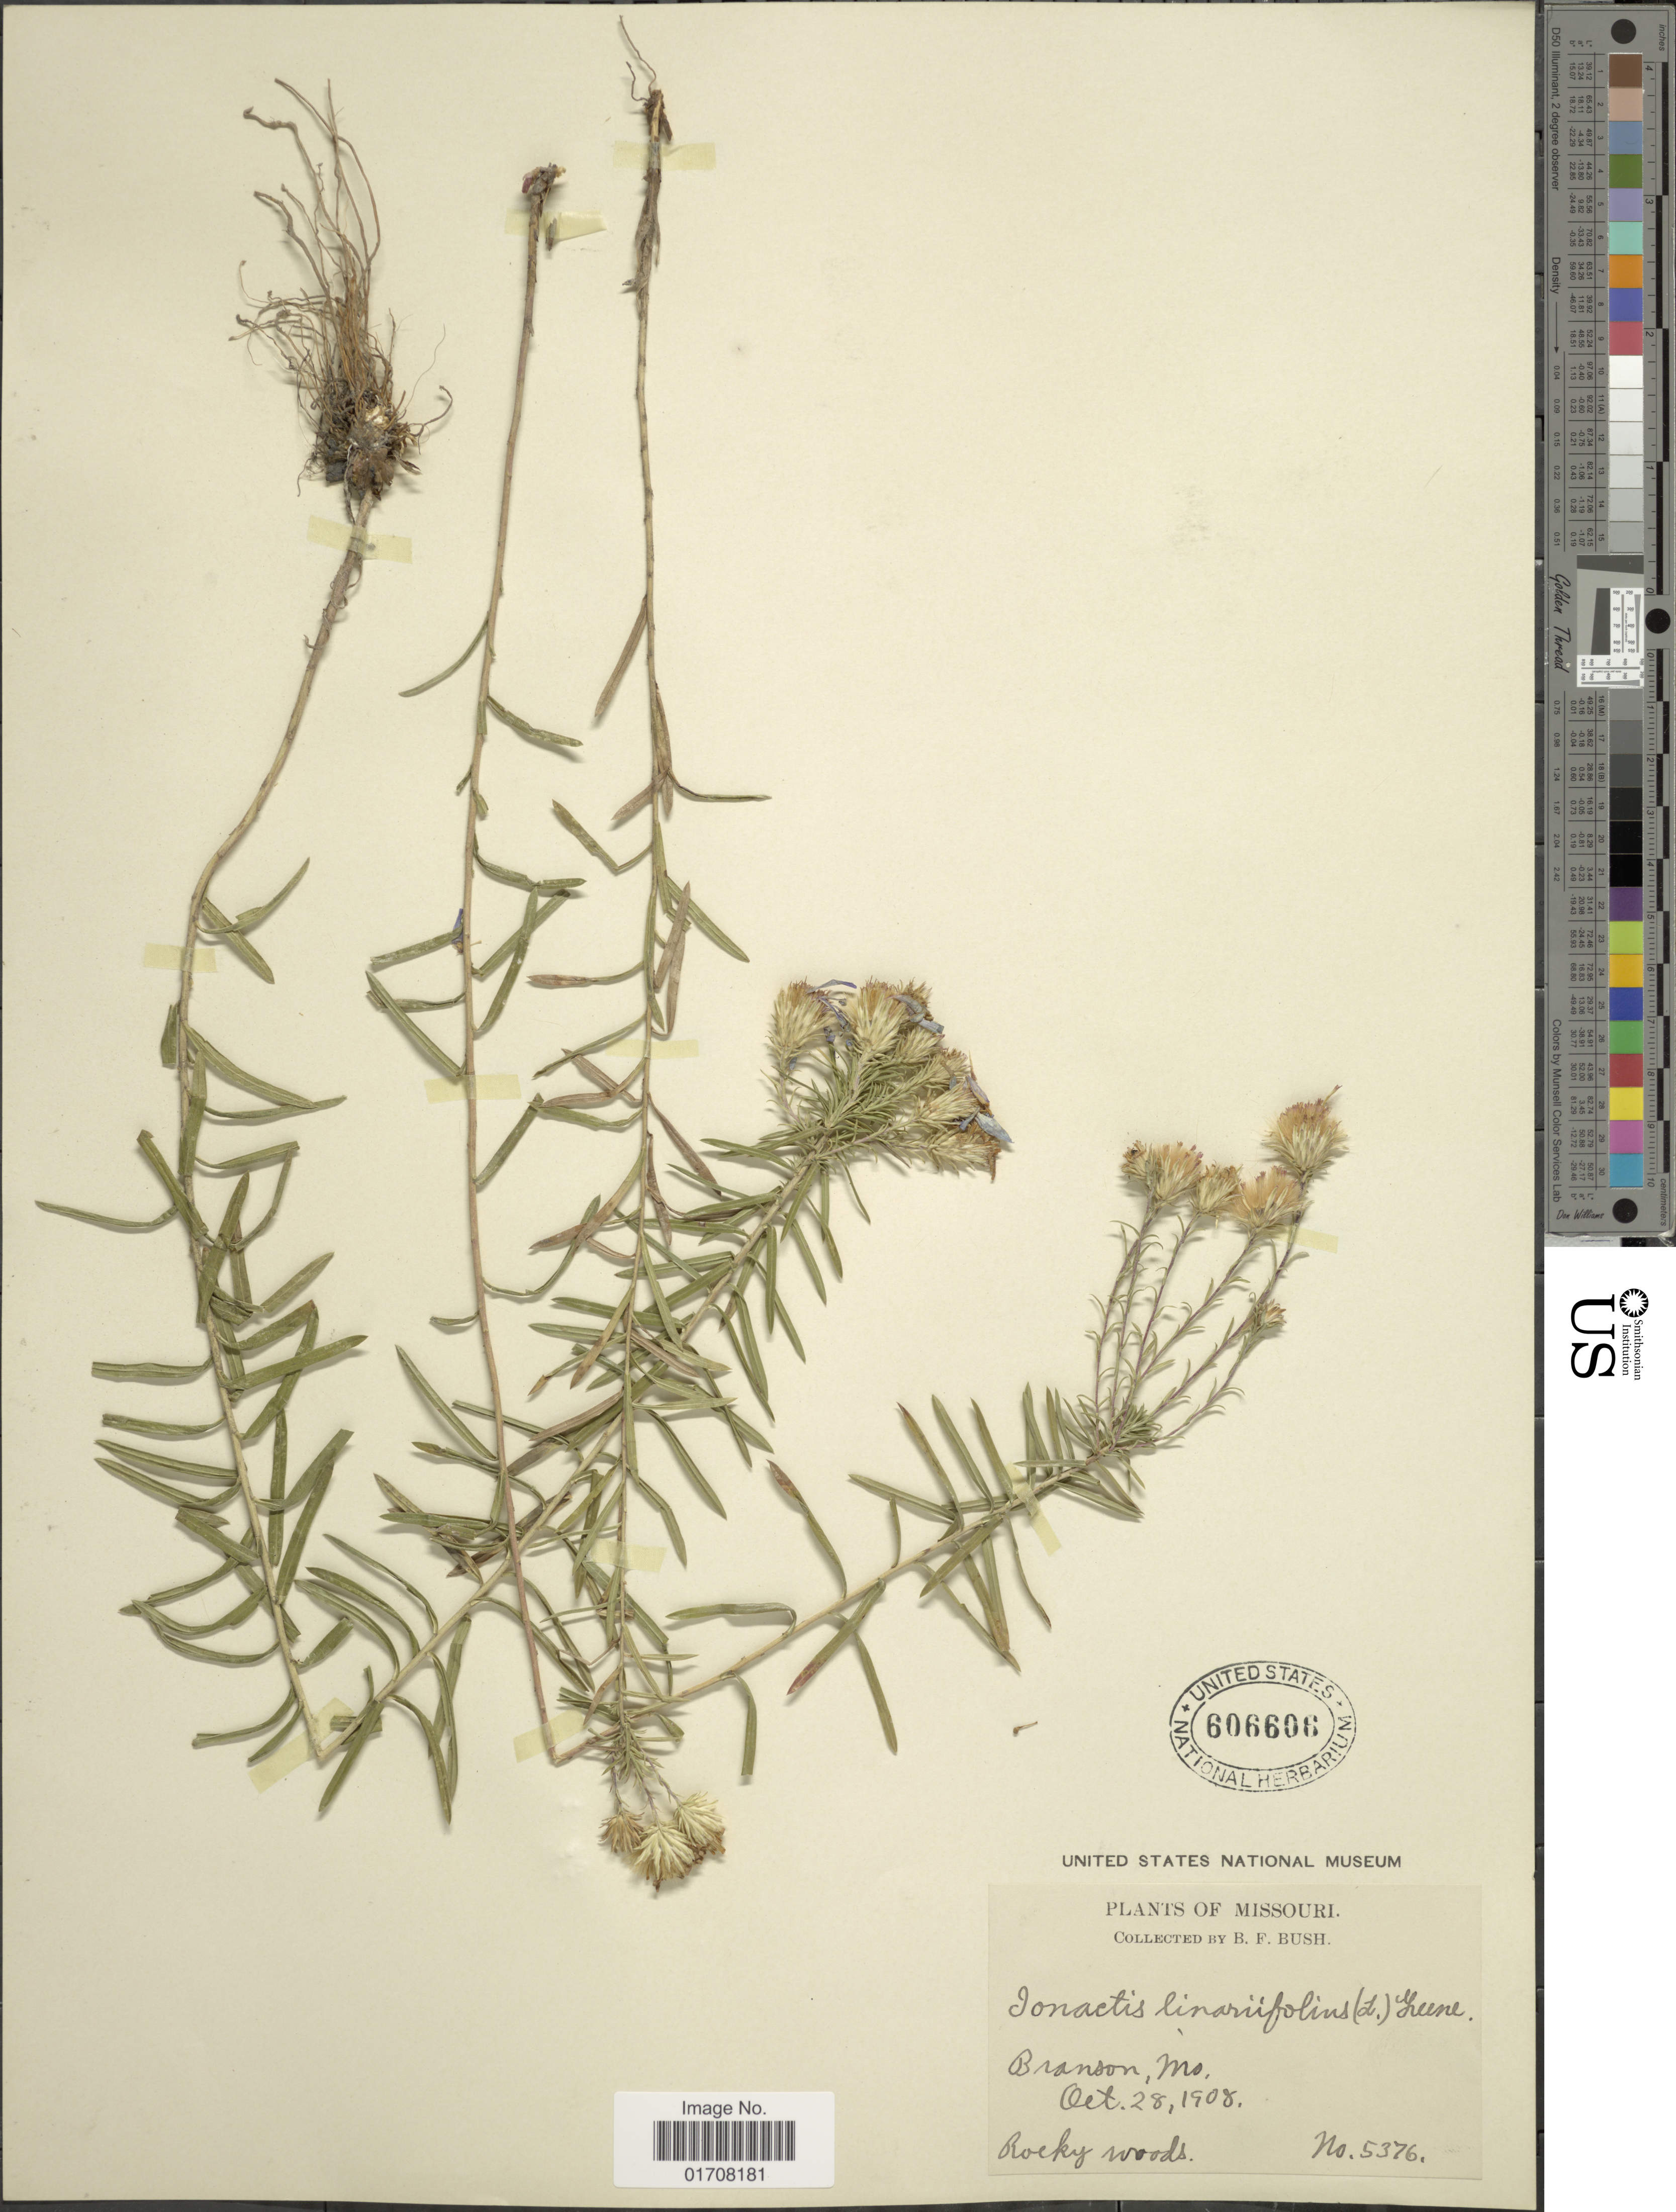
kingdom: Plantae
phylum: Tracheophyta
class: Magnoliopsida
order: Asterales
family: Asteraceae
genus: Ionactis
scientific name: Ionactis linariifolia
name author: (L.) Greene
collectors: B. F. Bush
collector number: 5376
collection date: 1908-10-28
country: United States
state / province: Missouri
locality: Branson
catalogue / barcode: US 606606